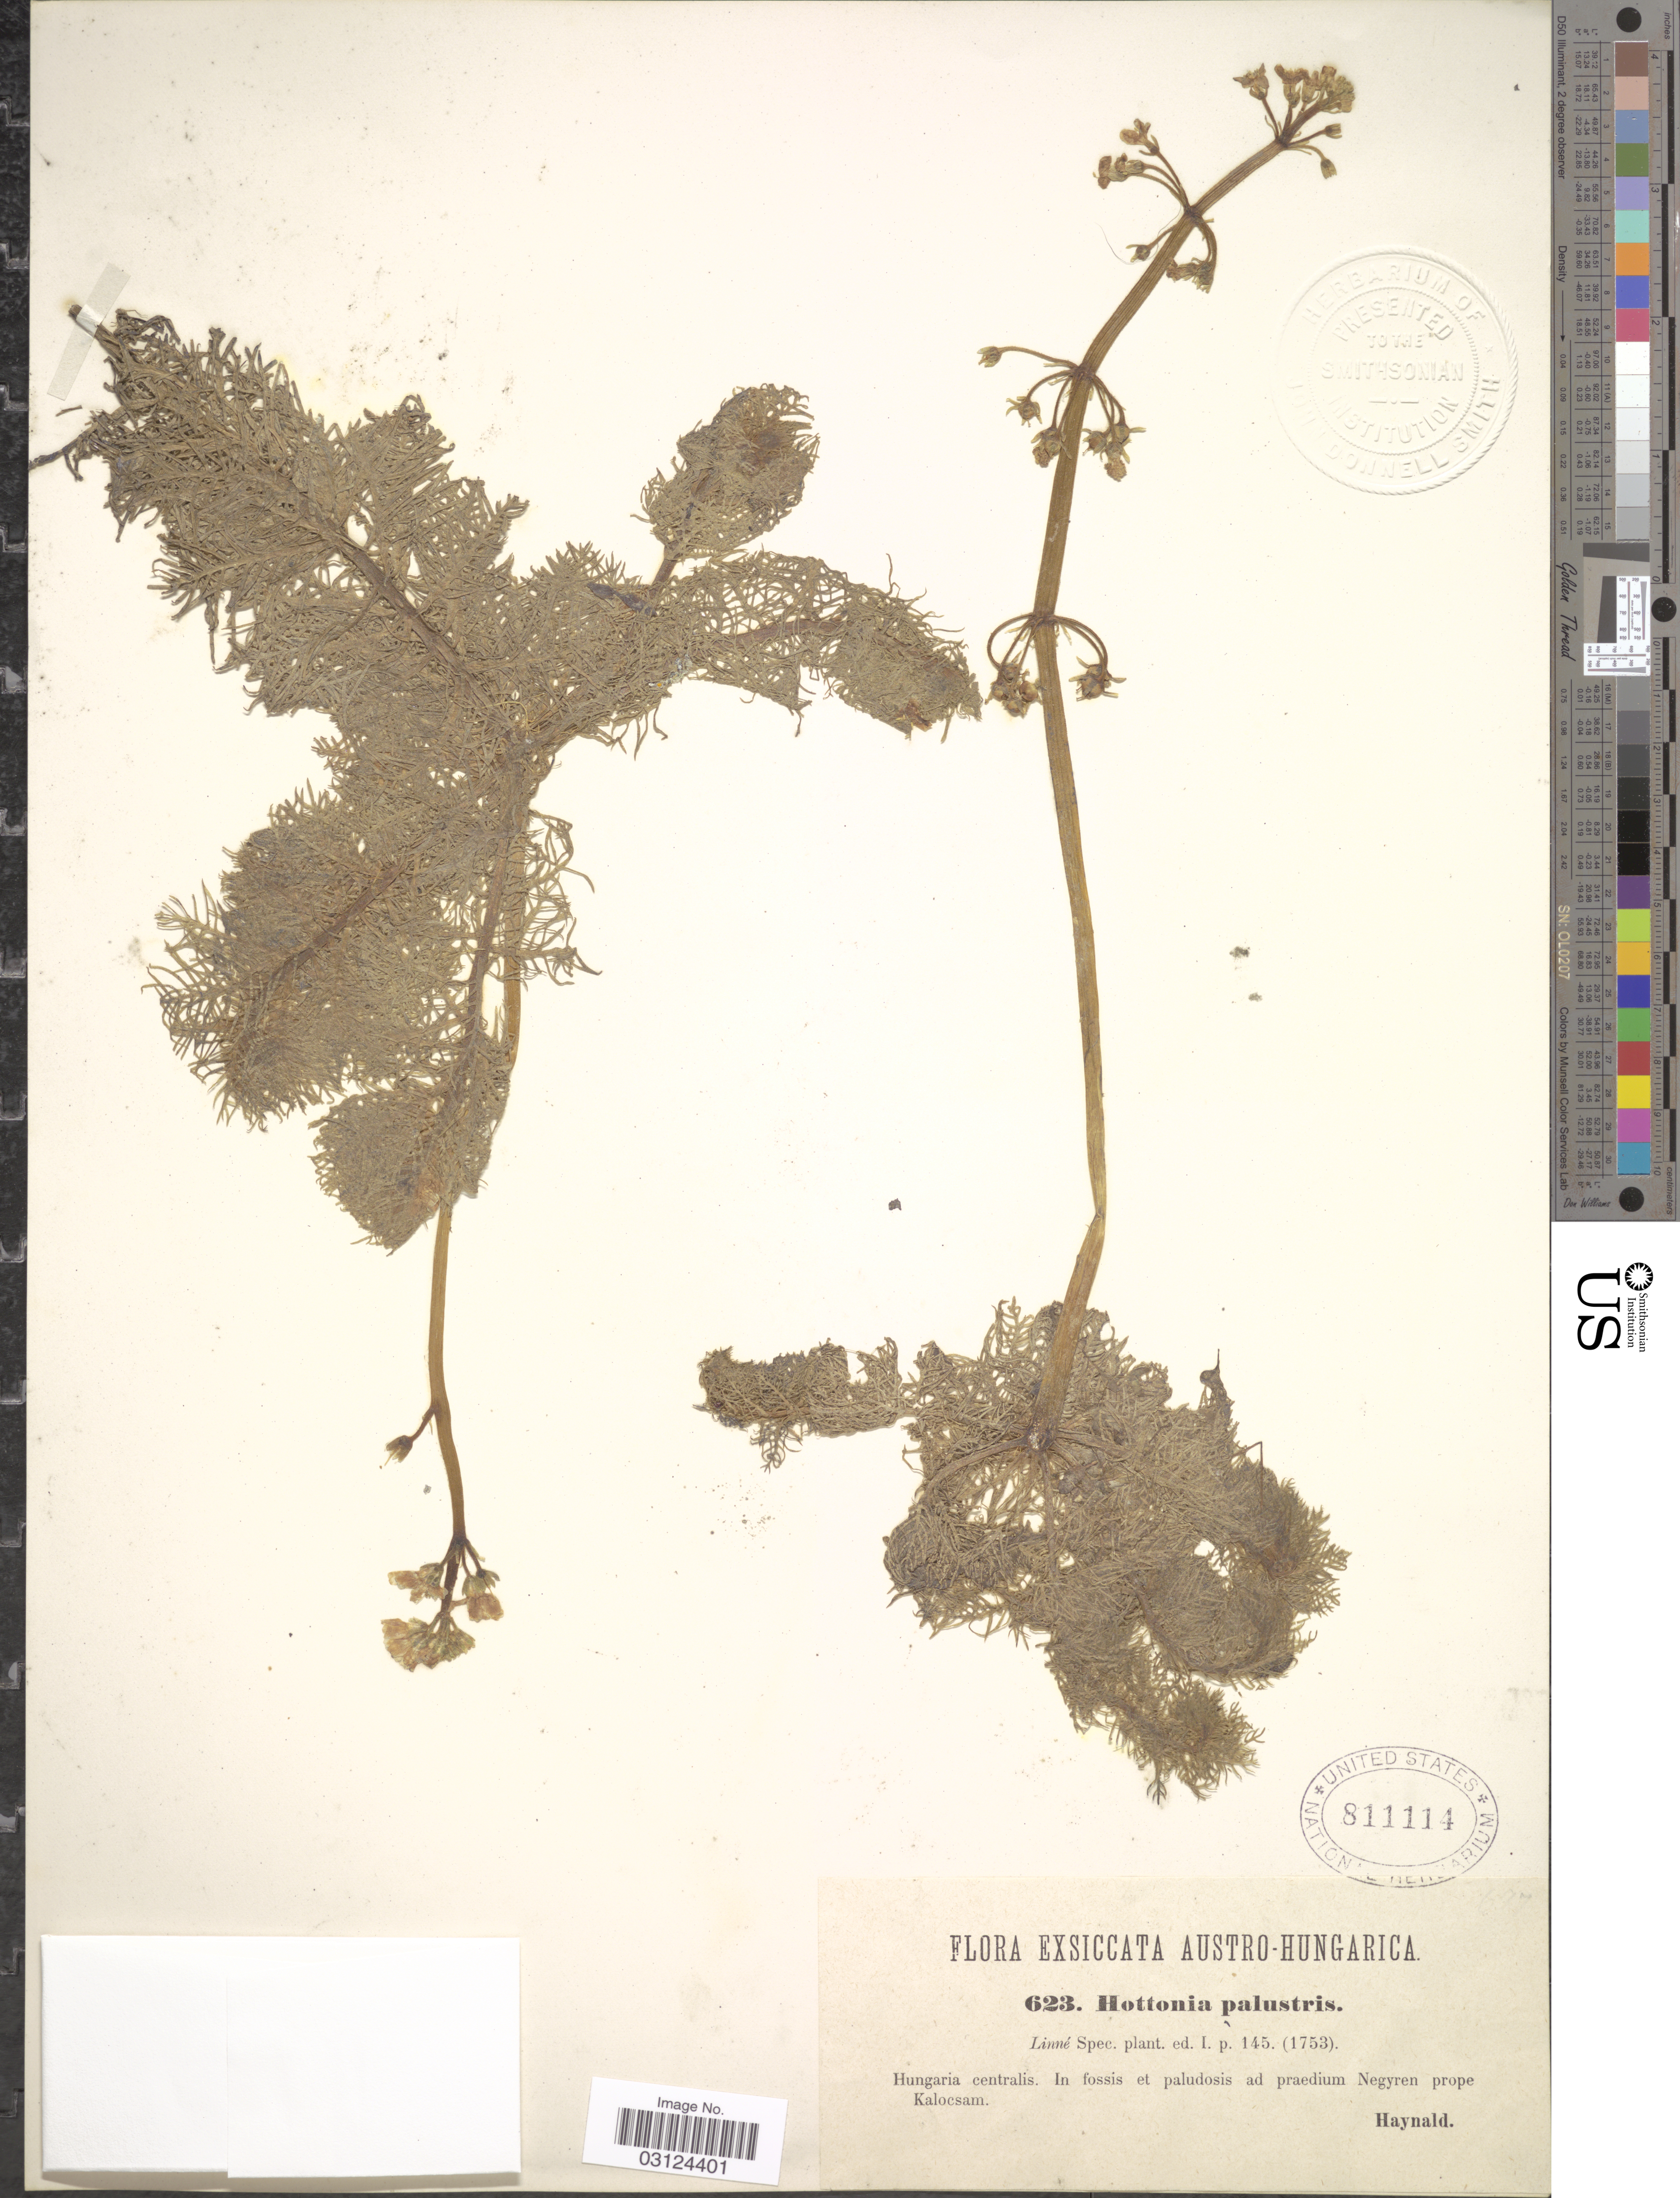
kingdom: Plantae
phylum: Tracheophyta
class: Magnoliopsida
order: Ericales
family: Primulaceae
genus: Hottonia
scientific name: Hottonia palustris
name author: L.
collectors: -. Haynald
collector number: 623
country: Hungary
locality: Austro-Hungarica, Hungaria centralis, In fossis et paludosis ad praedium Negyren prope Kalocsam.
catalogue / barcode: US 811114